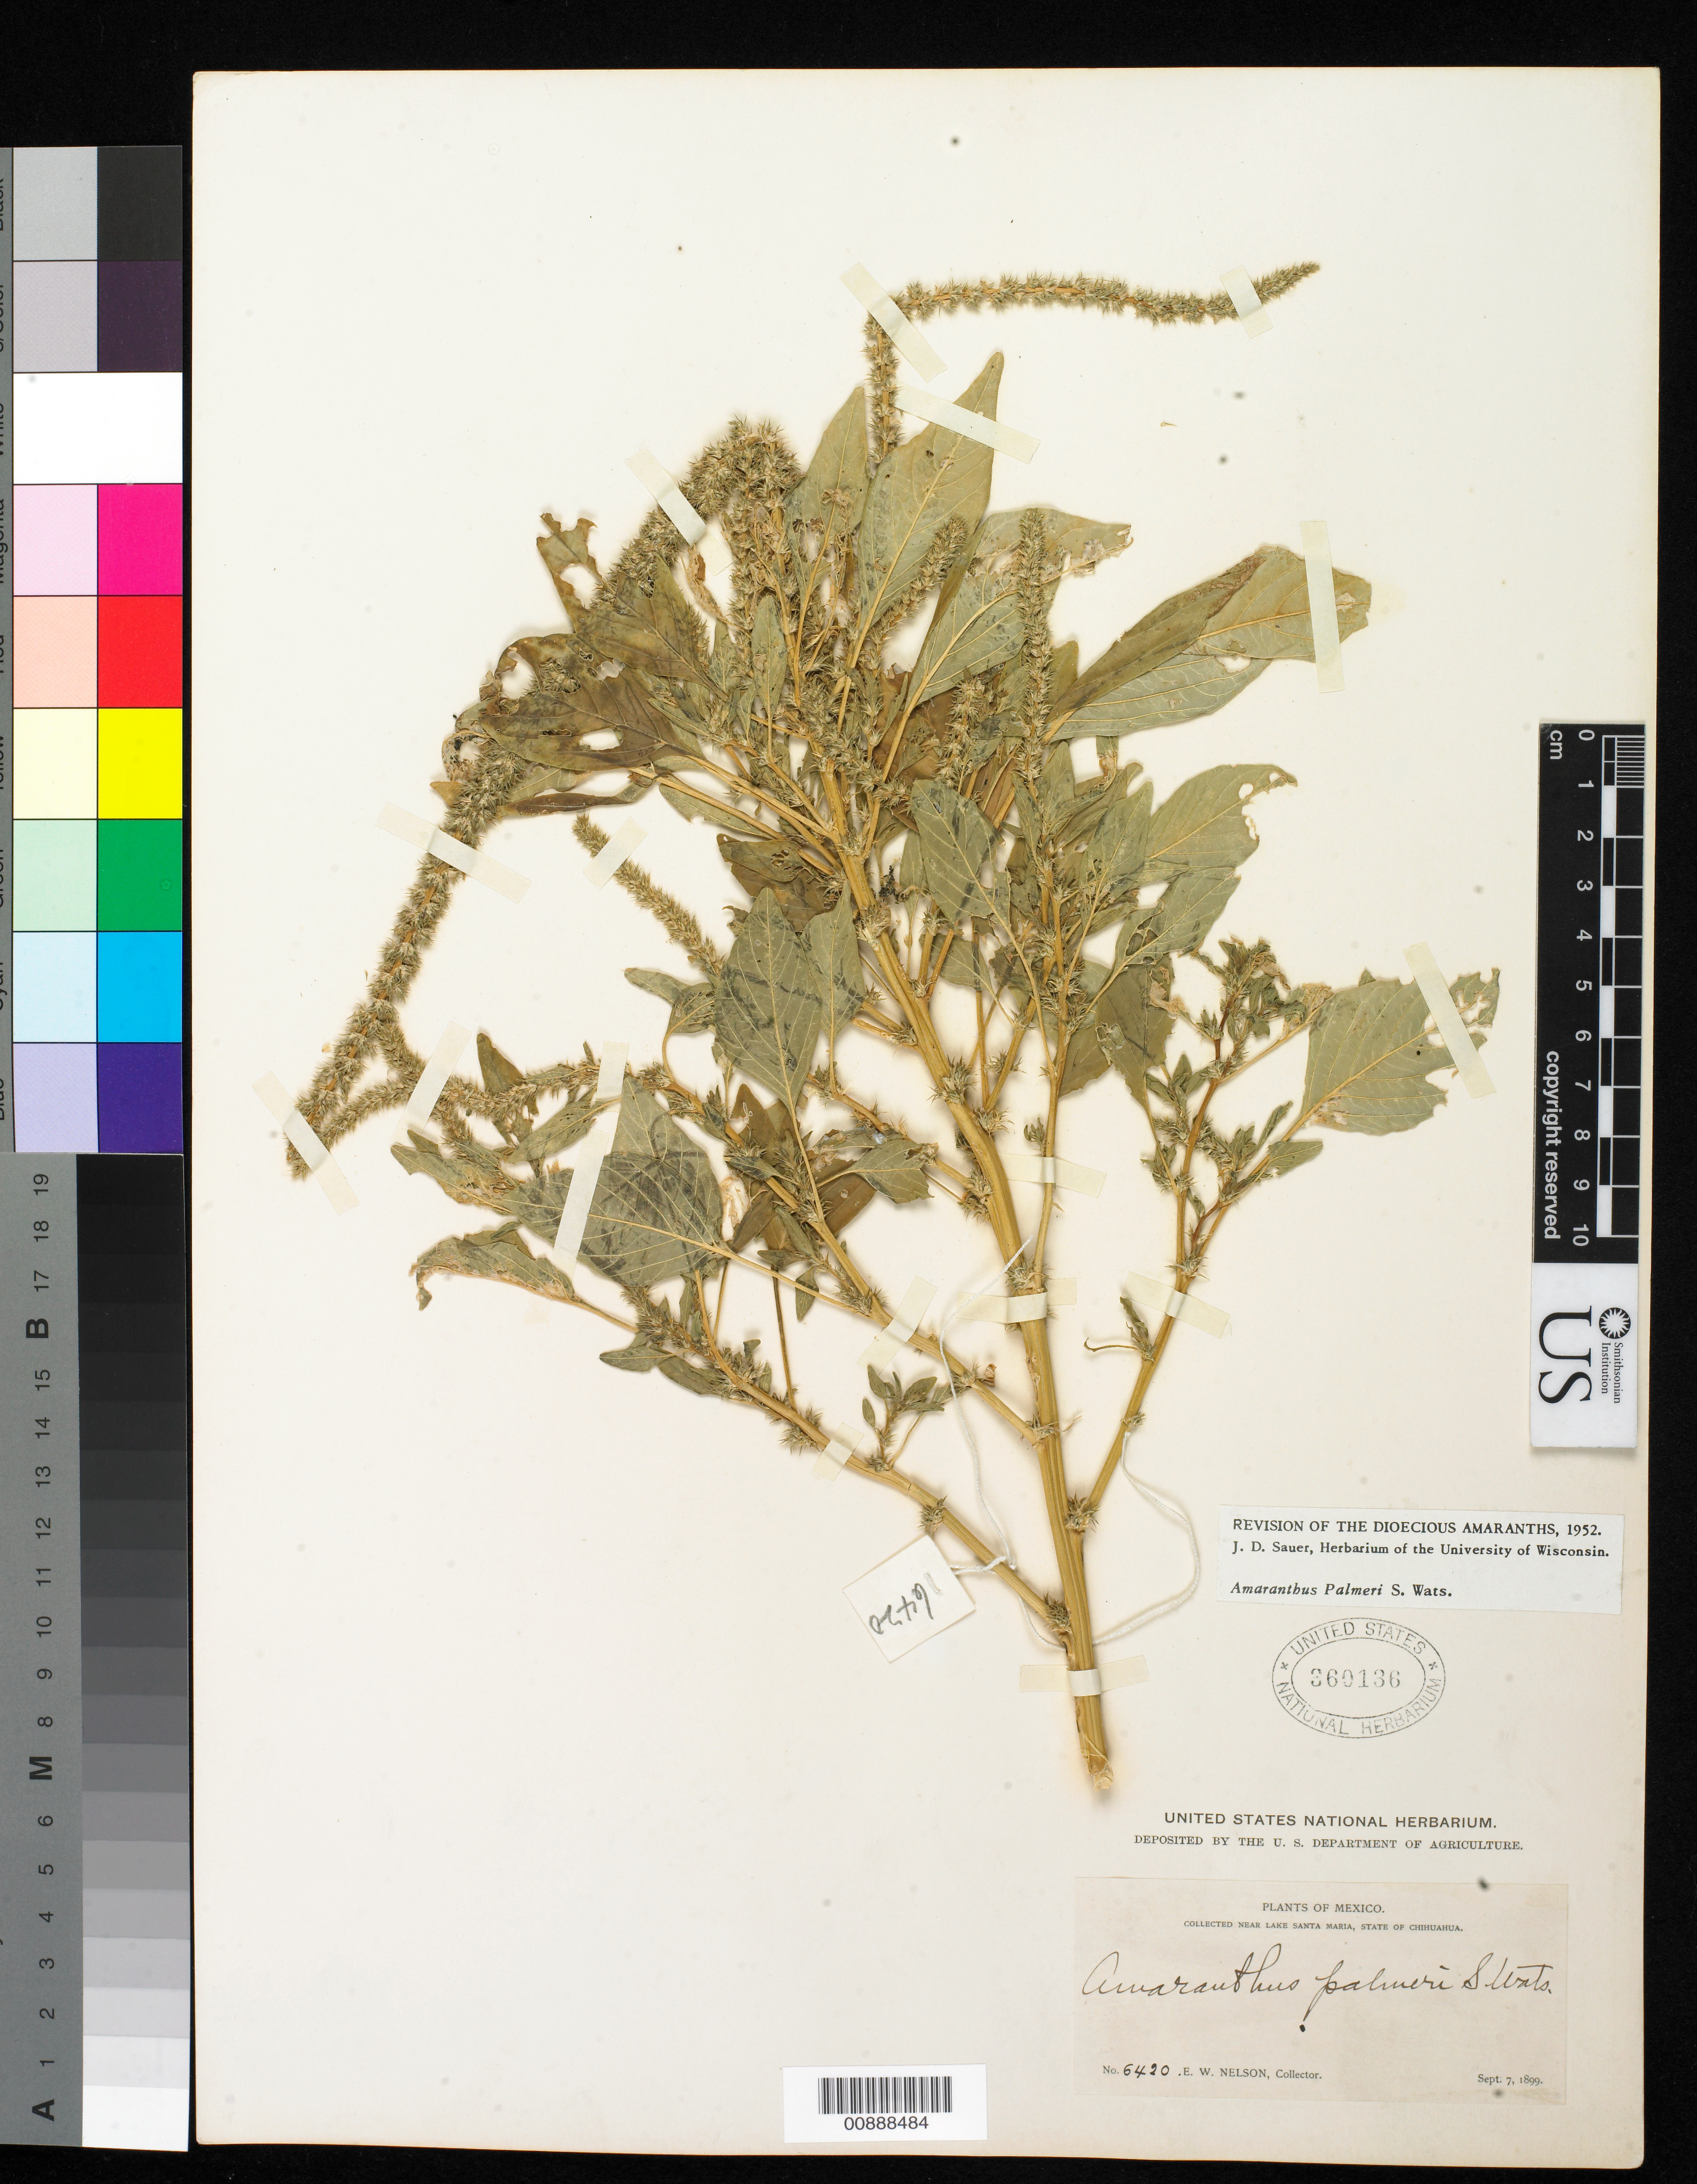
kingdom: Plantae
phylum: Tracheophyta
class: Magnoliopsida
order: Caryophyllales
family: Amaranthaceae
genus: Amaranthus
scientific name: Amaranthus palmeri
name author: S. Watson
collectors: E. W. Nelson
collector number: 6420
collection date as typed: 07 Sep 1899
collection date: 1899-09-07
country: Mexico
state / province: Chihuahua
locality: Near Lake Santa María, Chihuahua.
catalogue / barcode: US 360136